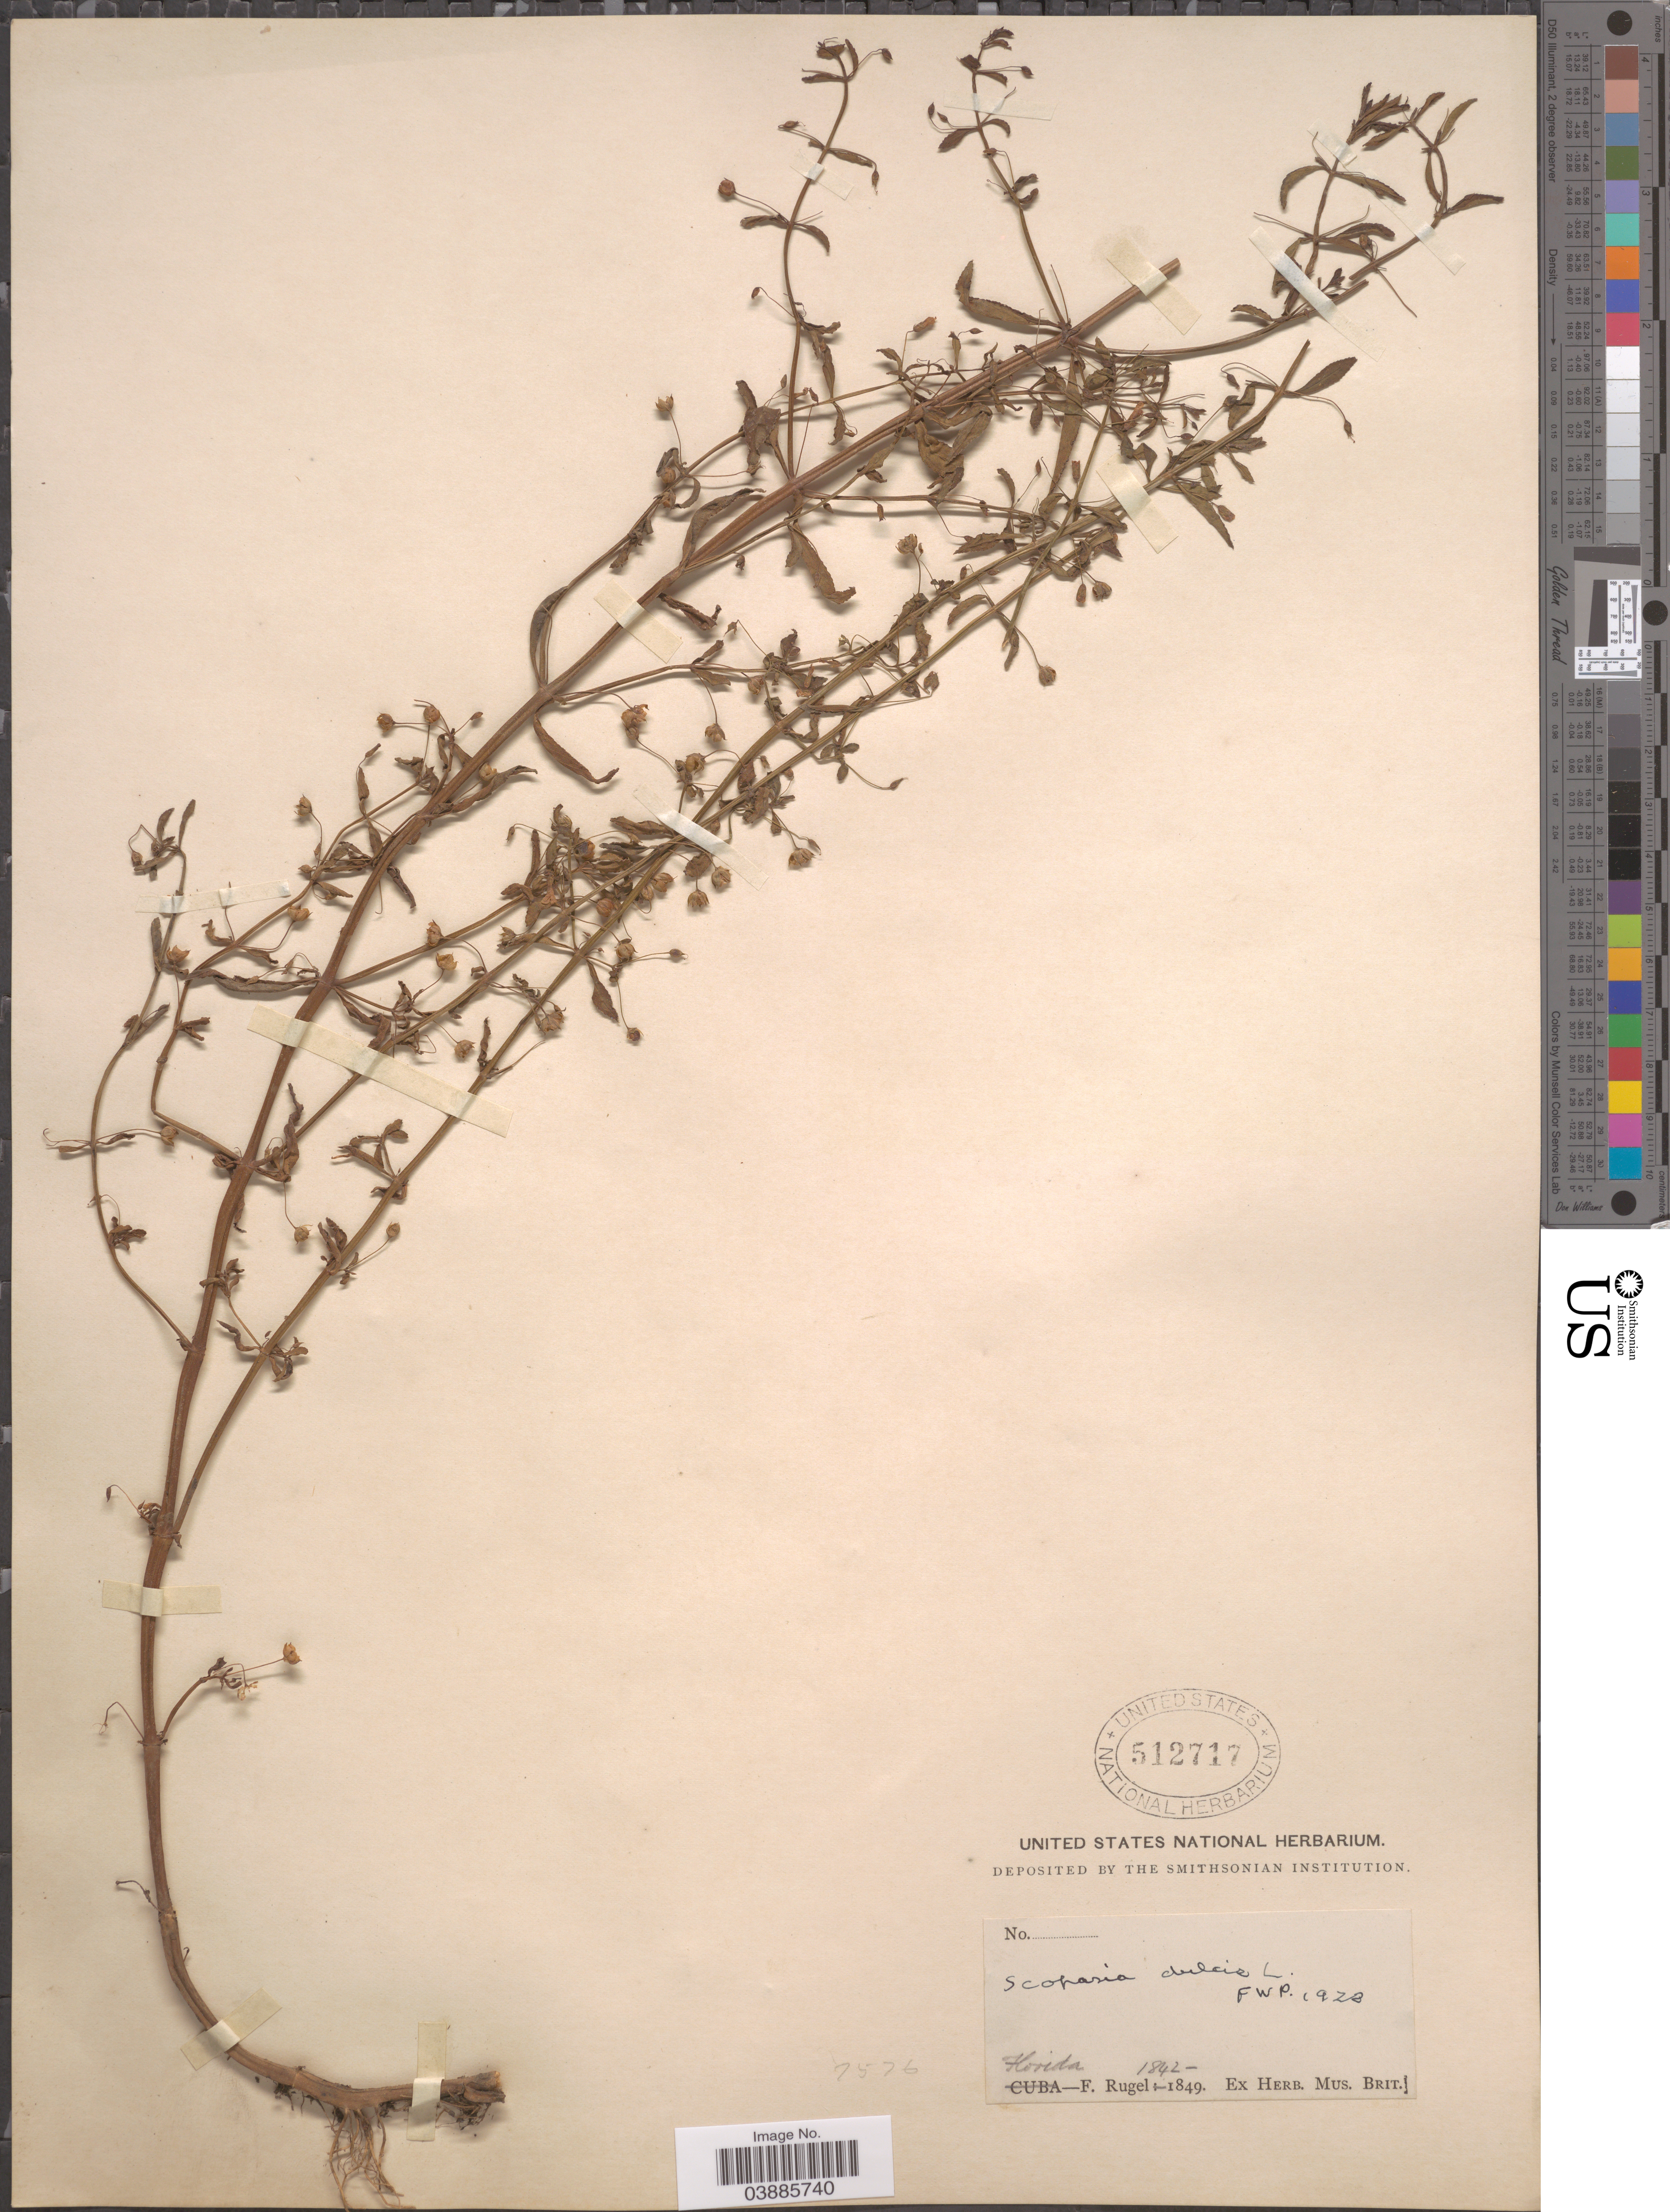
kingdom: Plantae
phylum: Tracheophyta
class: Magnoliopsida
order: Lamiales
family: Plantaginaceae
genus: Scoparia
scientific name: Scoparia dulcis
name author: L.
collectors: F. Rugel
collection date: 1842/1849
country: United States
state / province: Florida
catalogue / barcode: US 512717